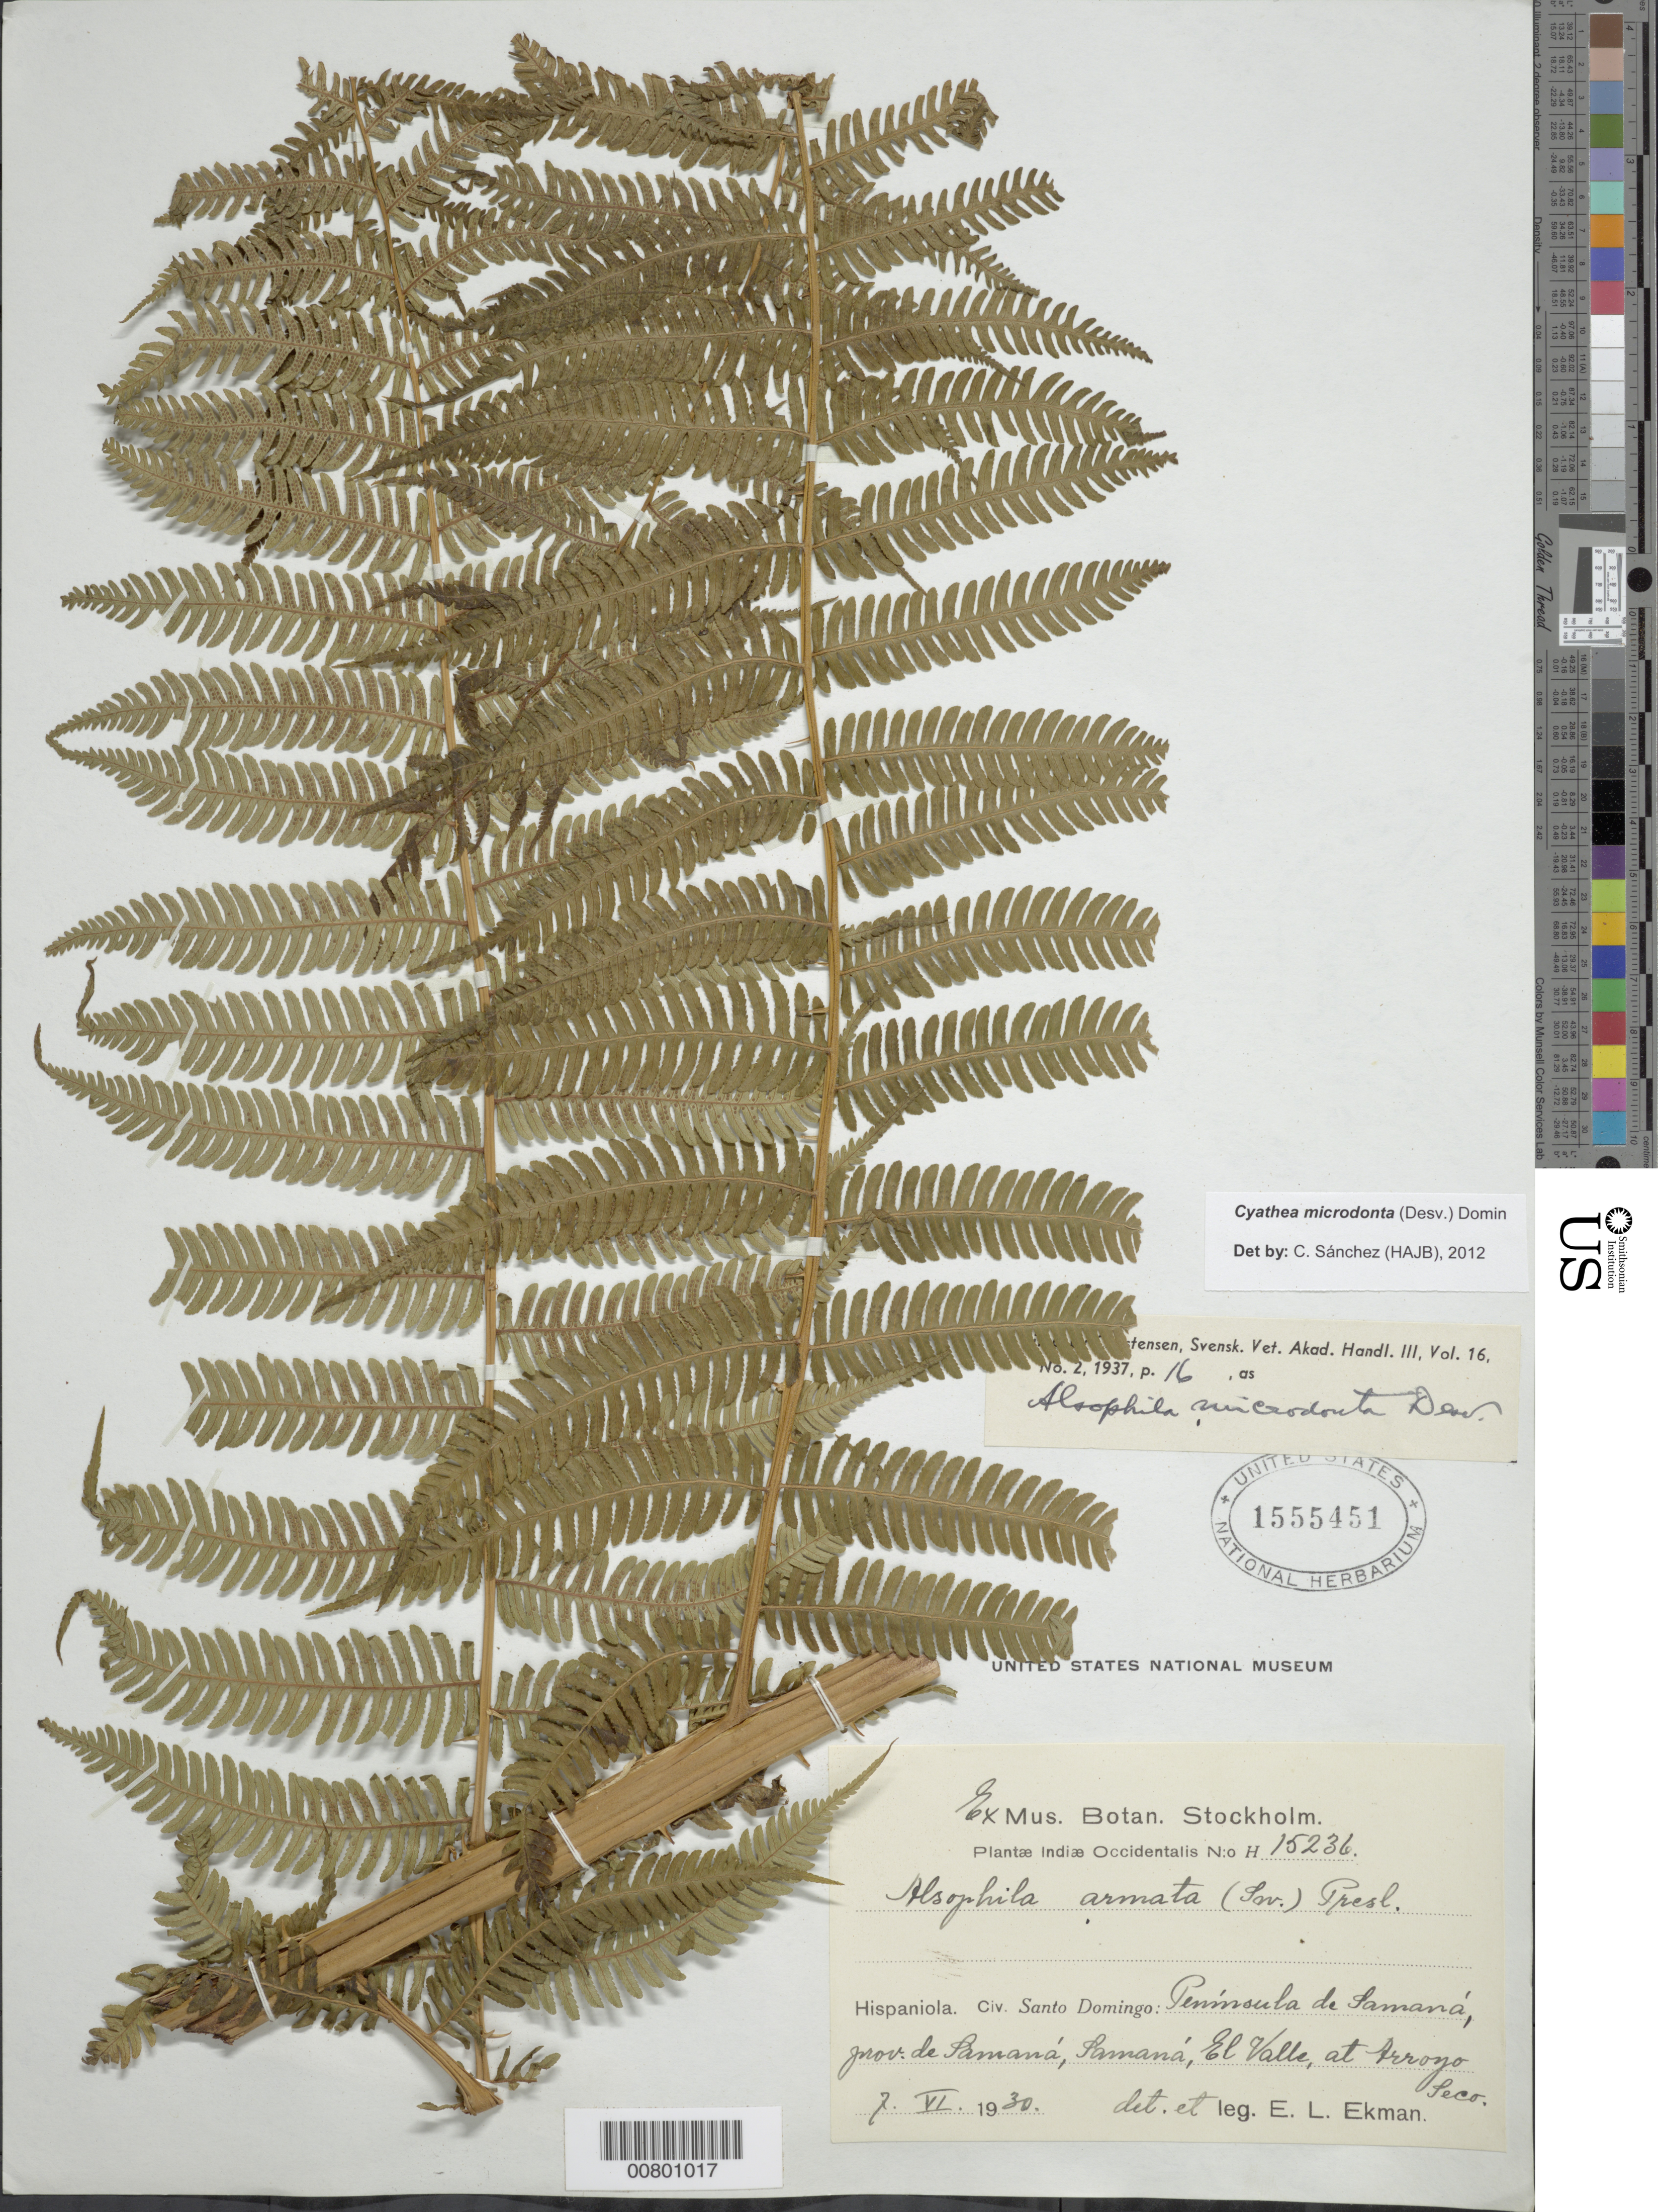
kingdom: Plantae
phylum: Tracheophyta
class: Polypodiopsida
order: Cyatheales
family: Cyatheaceae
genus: Cyathea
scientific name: Cyathea microdonta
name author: (Desv.) Domin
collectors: E. L. Ekman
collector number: H 15236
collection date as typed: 07 Jun 1920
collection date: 1920-06-07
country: Dominican Republic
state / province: Samana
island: Hispaniola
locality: Peninsula de Samaná, Samaná, El Valle, at Arroyo Seco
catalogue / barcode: US 1555451